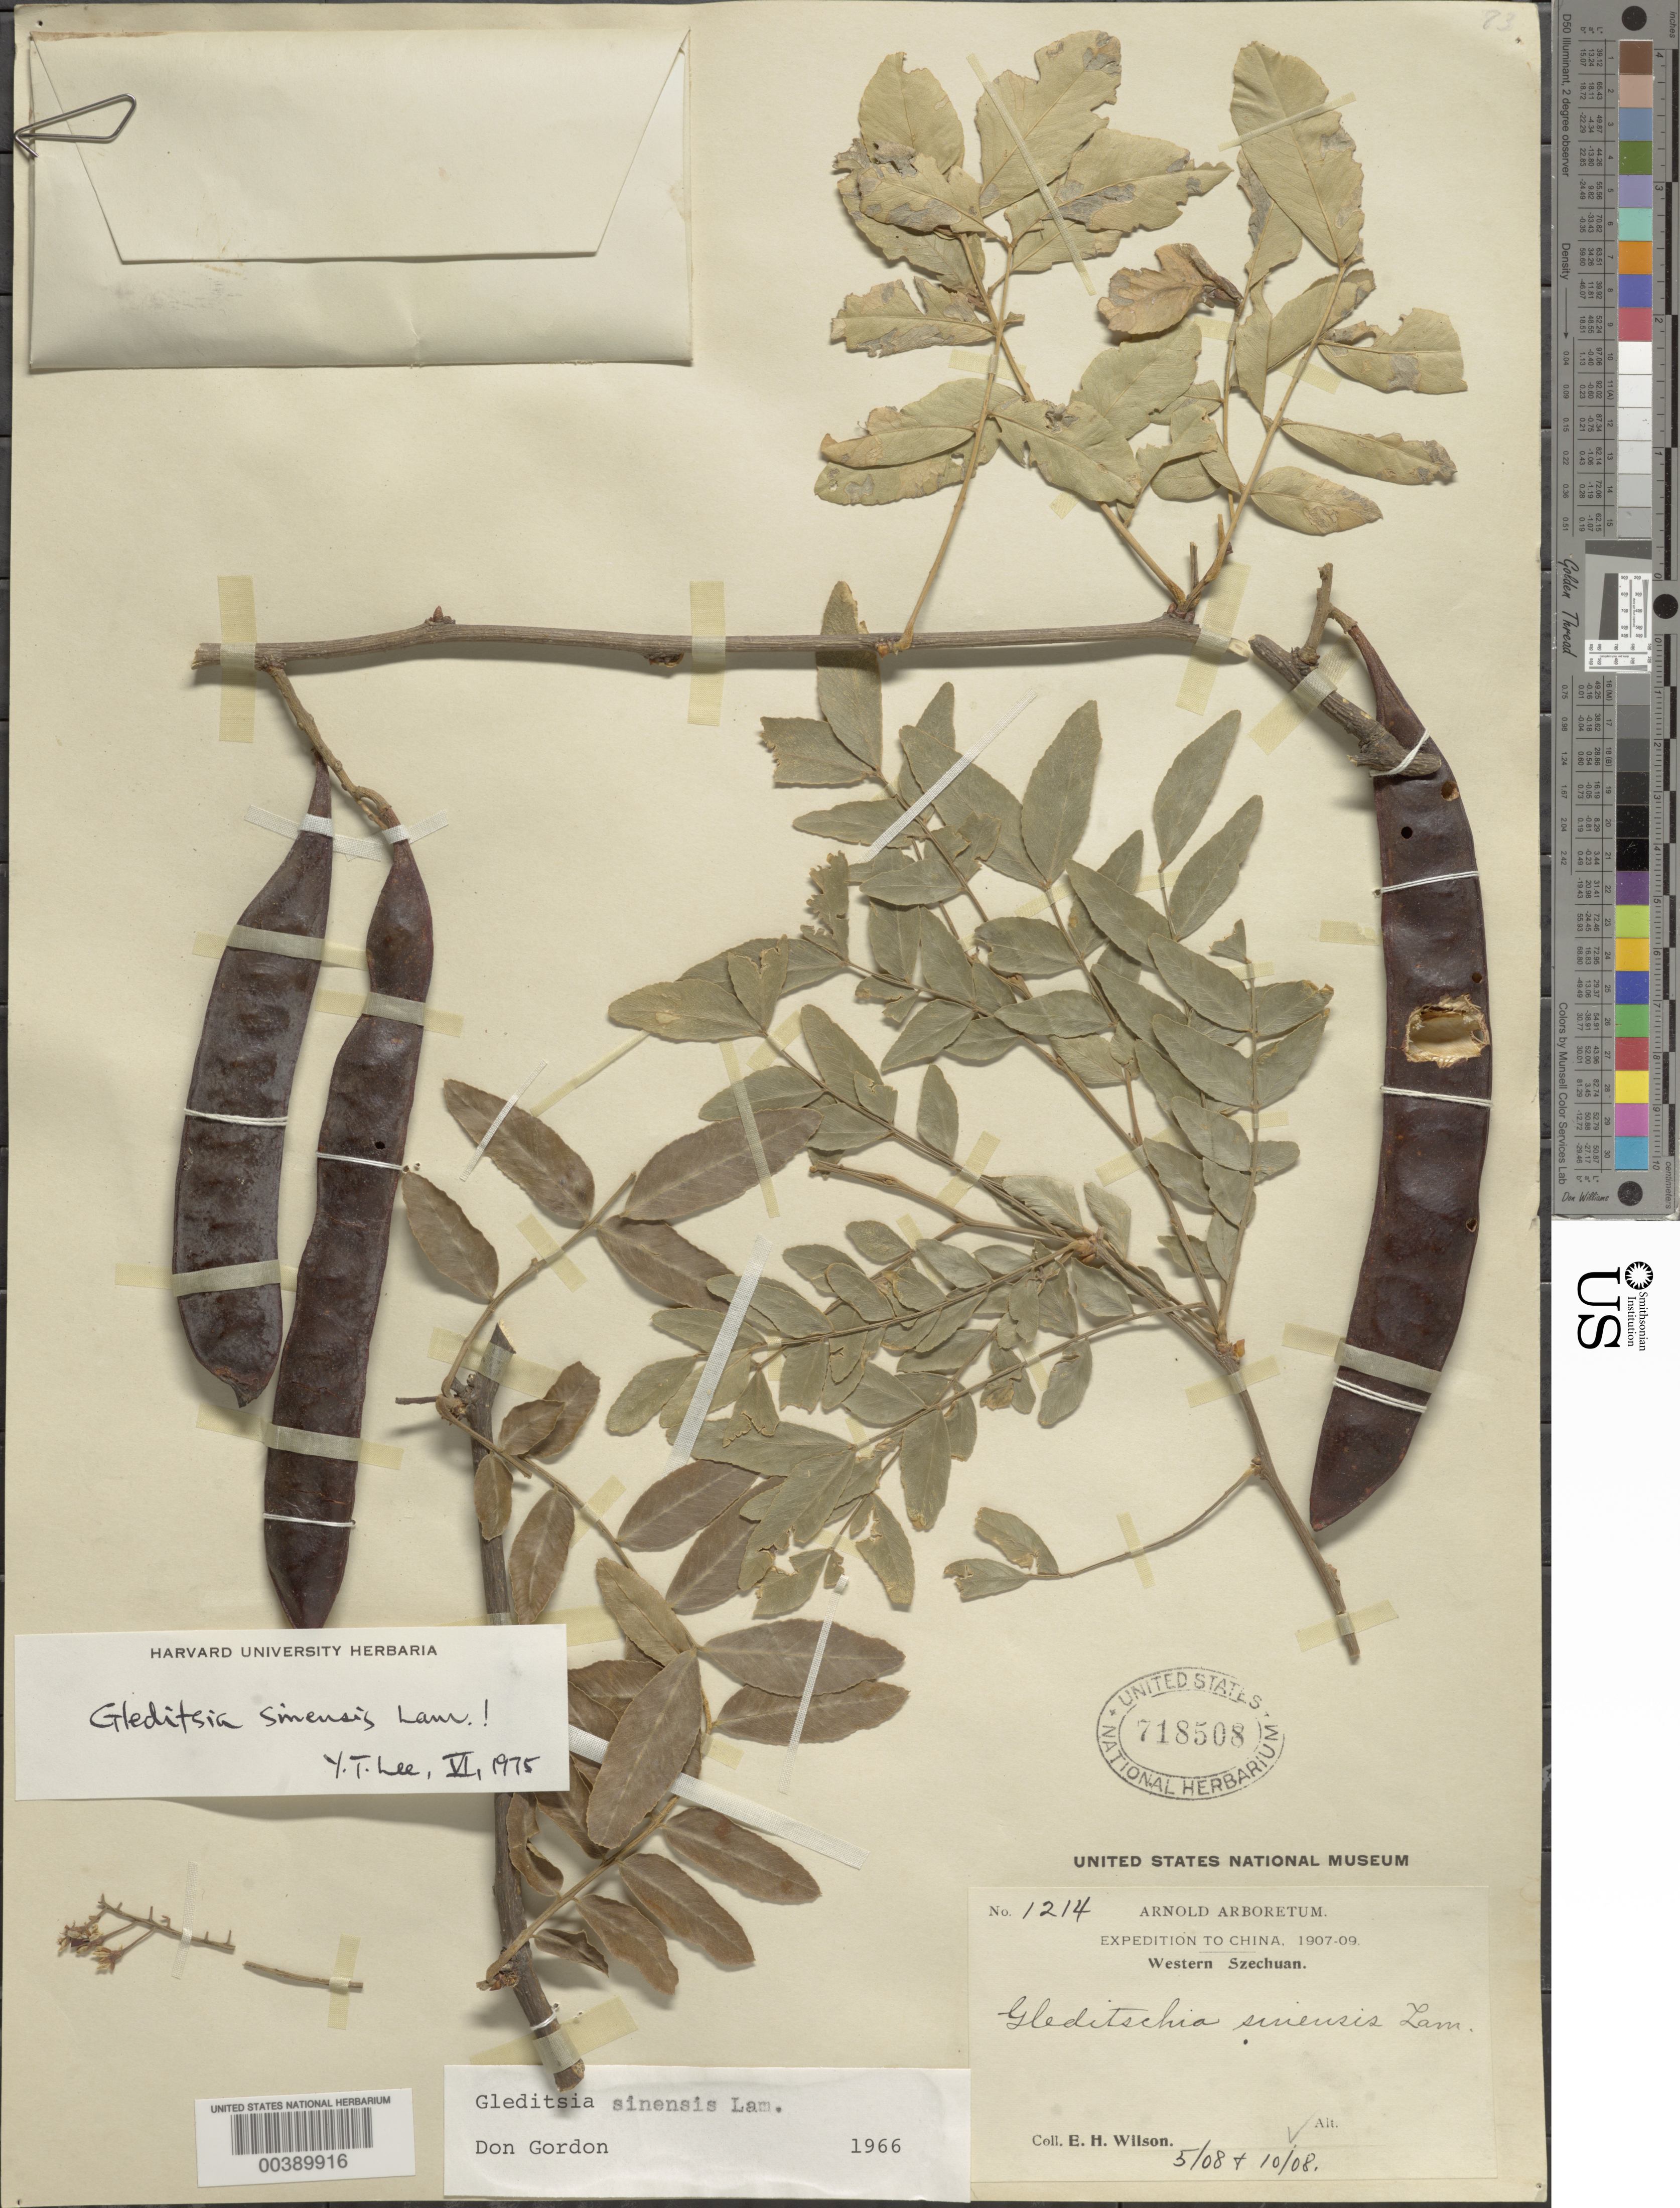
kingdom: Plantae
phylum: Tracheophyta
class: Magnoliopsida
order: Fabales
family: Fabaceae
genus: Gleditsia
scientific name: Gleditsia sinensis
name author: Lam.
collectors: E. H. Wilson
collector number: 1214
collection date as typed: May 1908 and -- Oct 1908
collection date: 1908-05,1908-10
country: China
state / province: Sichuan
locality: Western szechuan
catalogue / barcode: US 718508